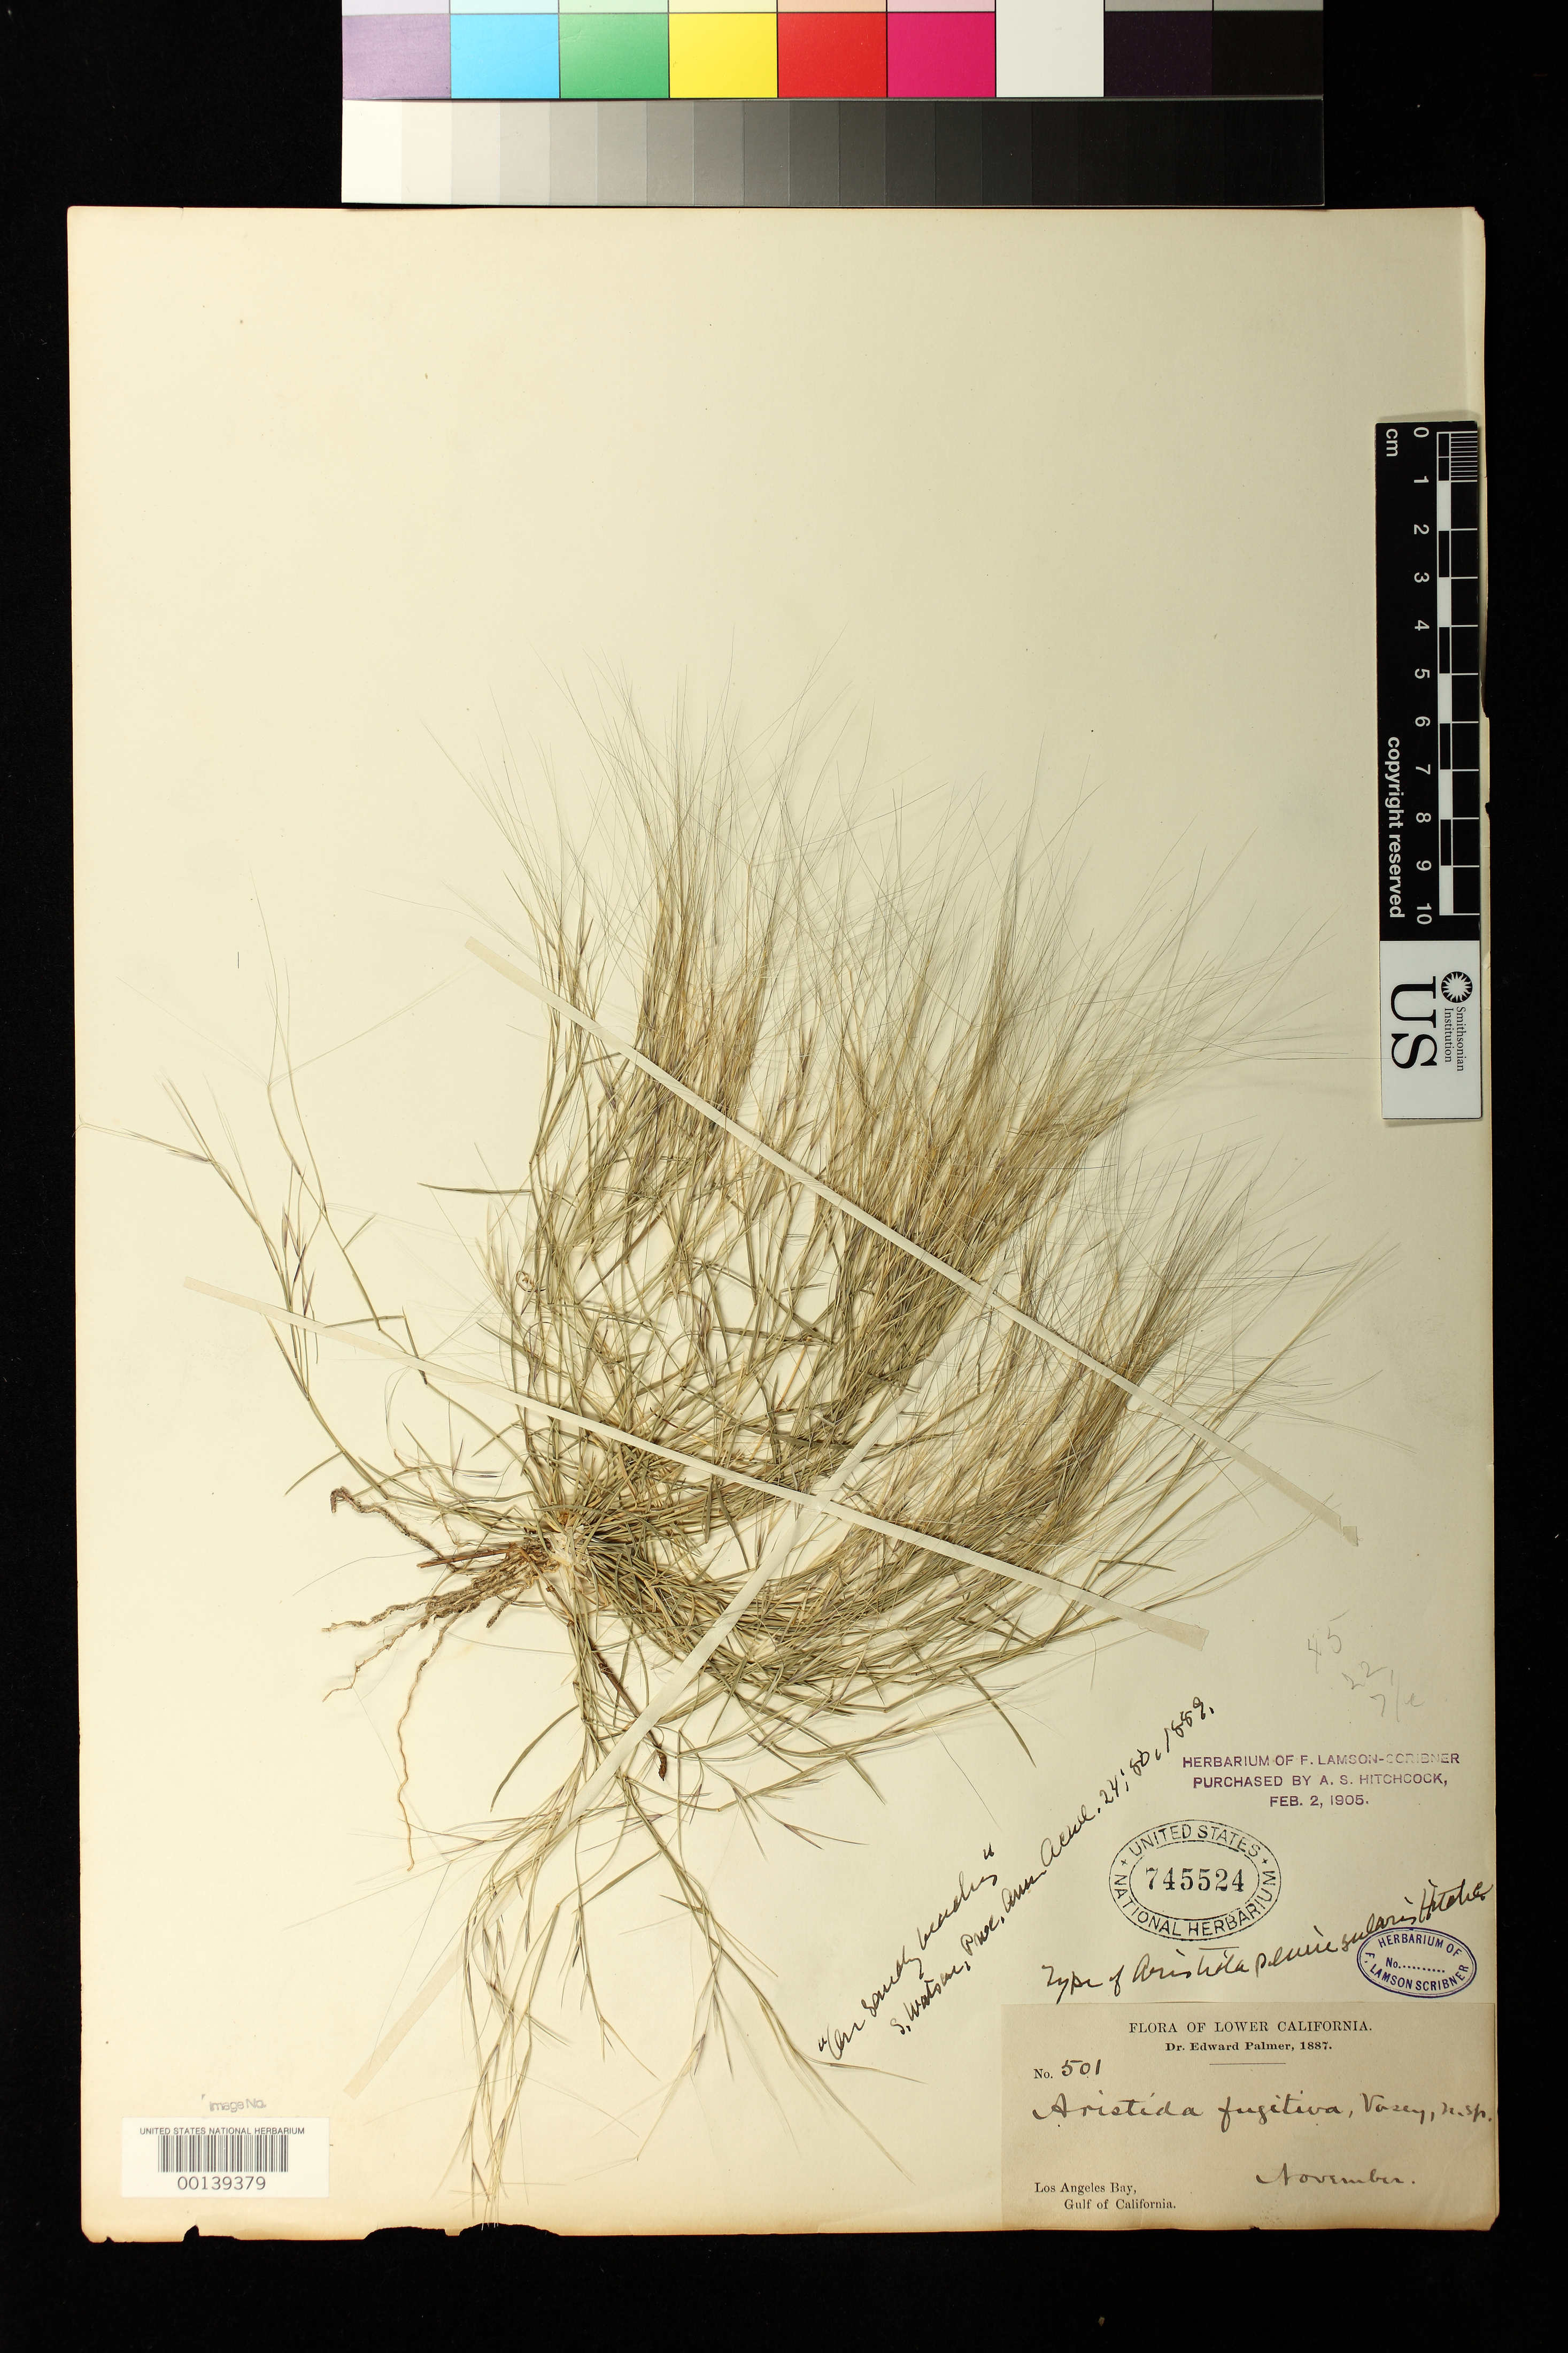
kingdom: Plantae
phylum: Tracheophyta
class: Liliopsida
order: Poales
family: Poaceae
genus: Aristida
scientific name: Aristida peninsularis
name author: Hitchc.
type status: Holotype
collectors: E. Palmer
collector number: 501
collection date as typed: Nov 1887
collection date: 1887-11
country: Mexico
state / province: Baja California Norte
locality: Lower California. Los Angeles Bay, Gulf of California.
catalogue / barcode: US 745524